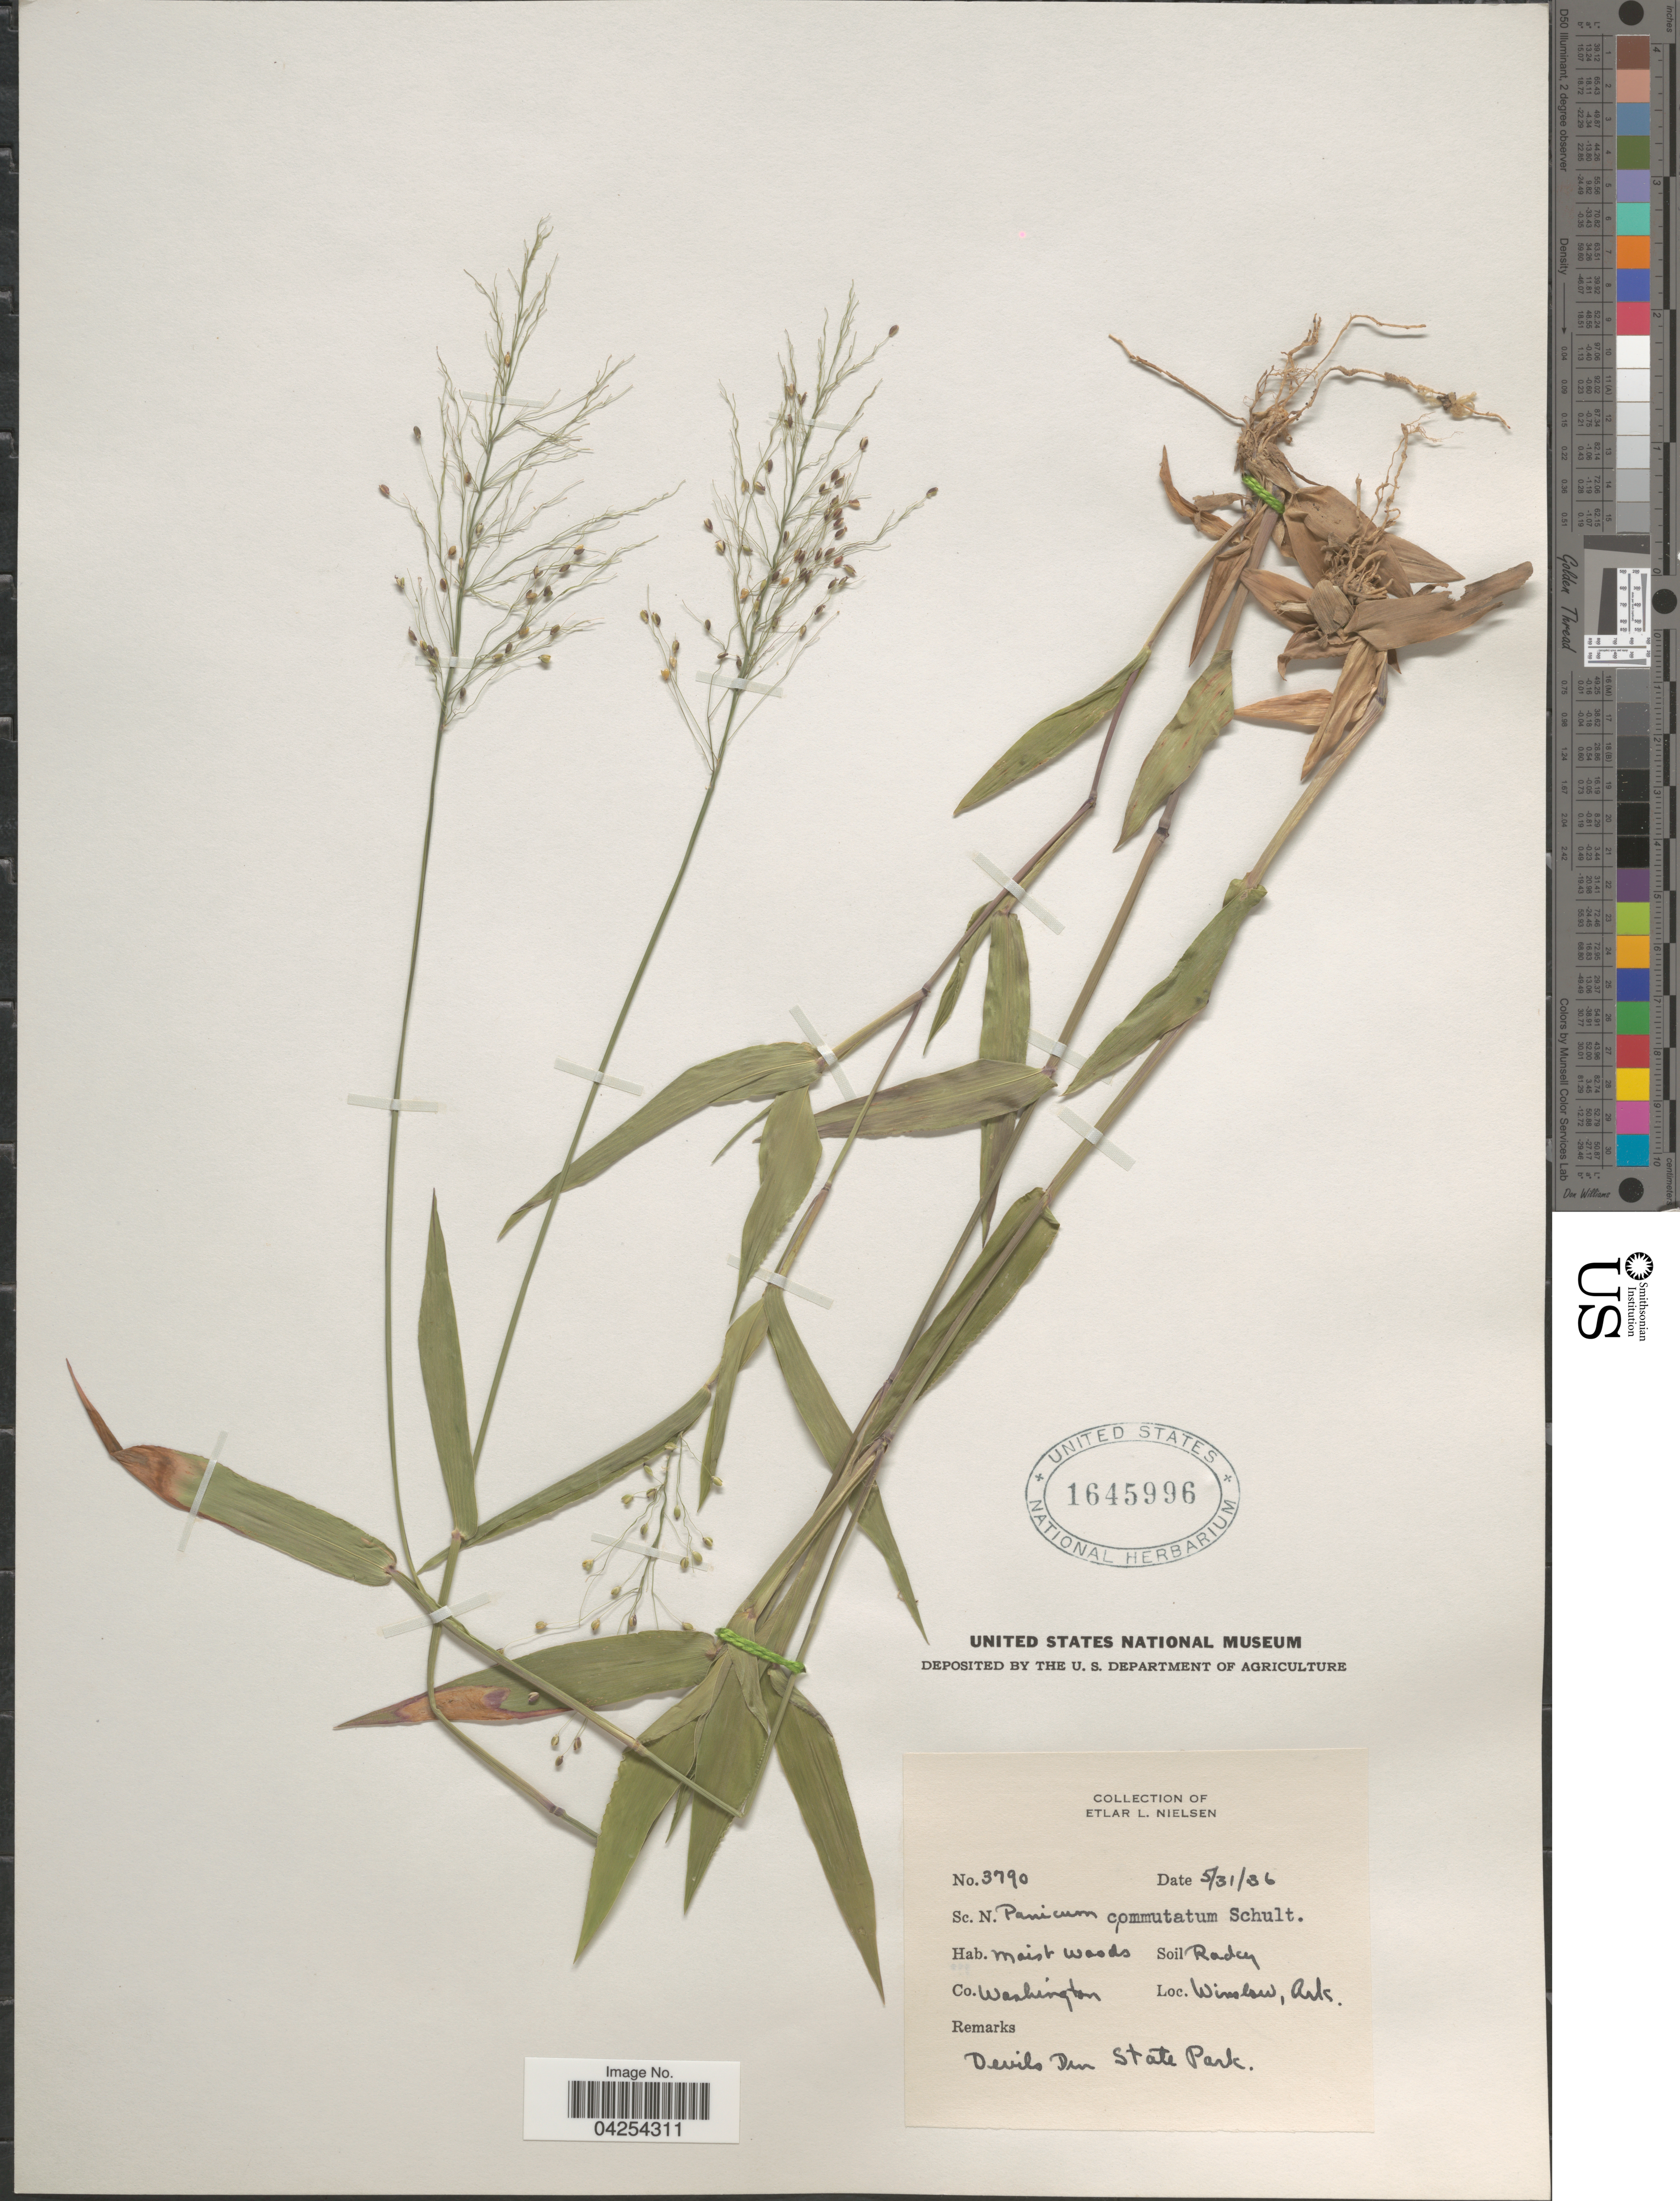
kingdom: Plantae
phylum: Tracheophyta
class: Liliopsida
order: Poales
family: Poaceae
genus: Dichanthelium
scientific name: Dichanthelium commutatum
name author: (Schult.) Gould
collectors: E. L. Nielsen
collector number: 3790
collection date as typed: Transcribed d/m/y: 31/5/36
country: United States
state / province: Arkansas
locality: Co. Washington. Winslow. Devils Den State Park.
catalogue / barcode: US 1645996